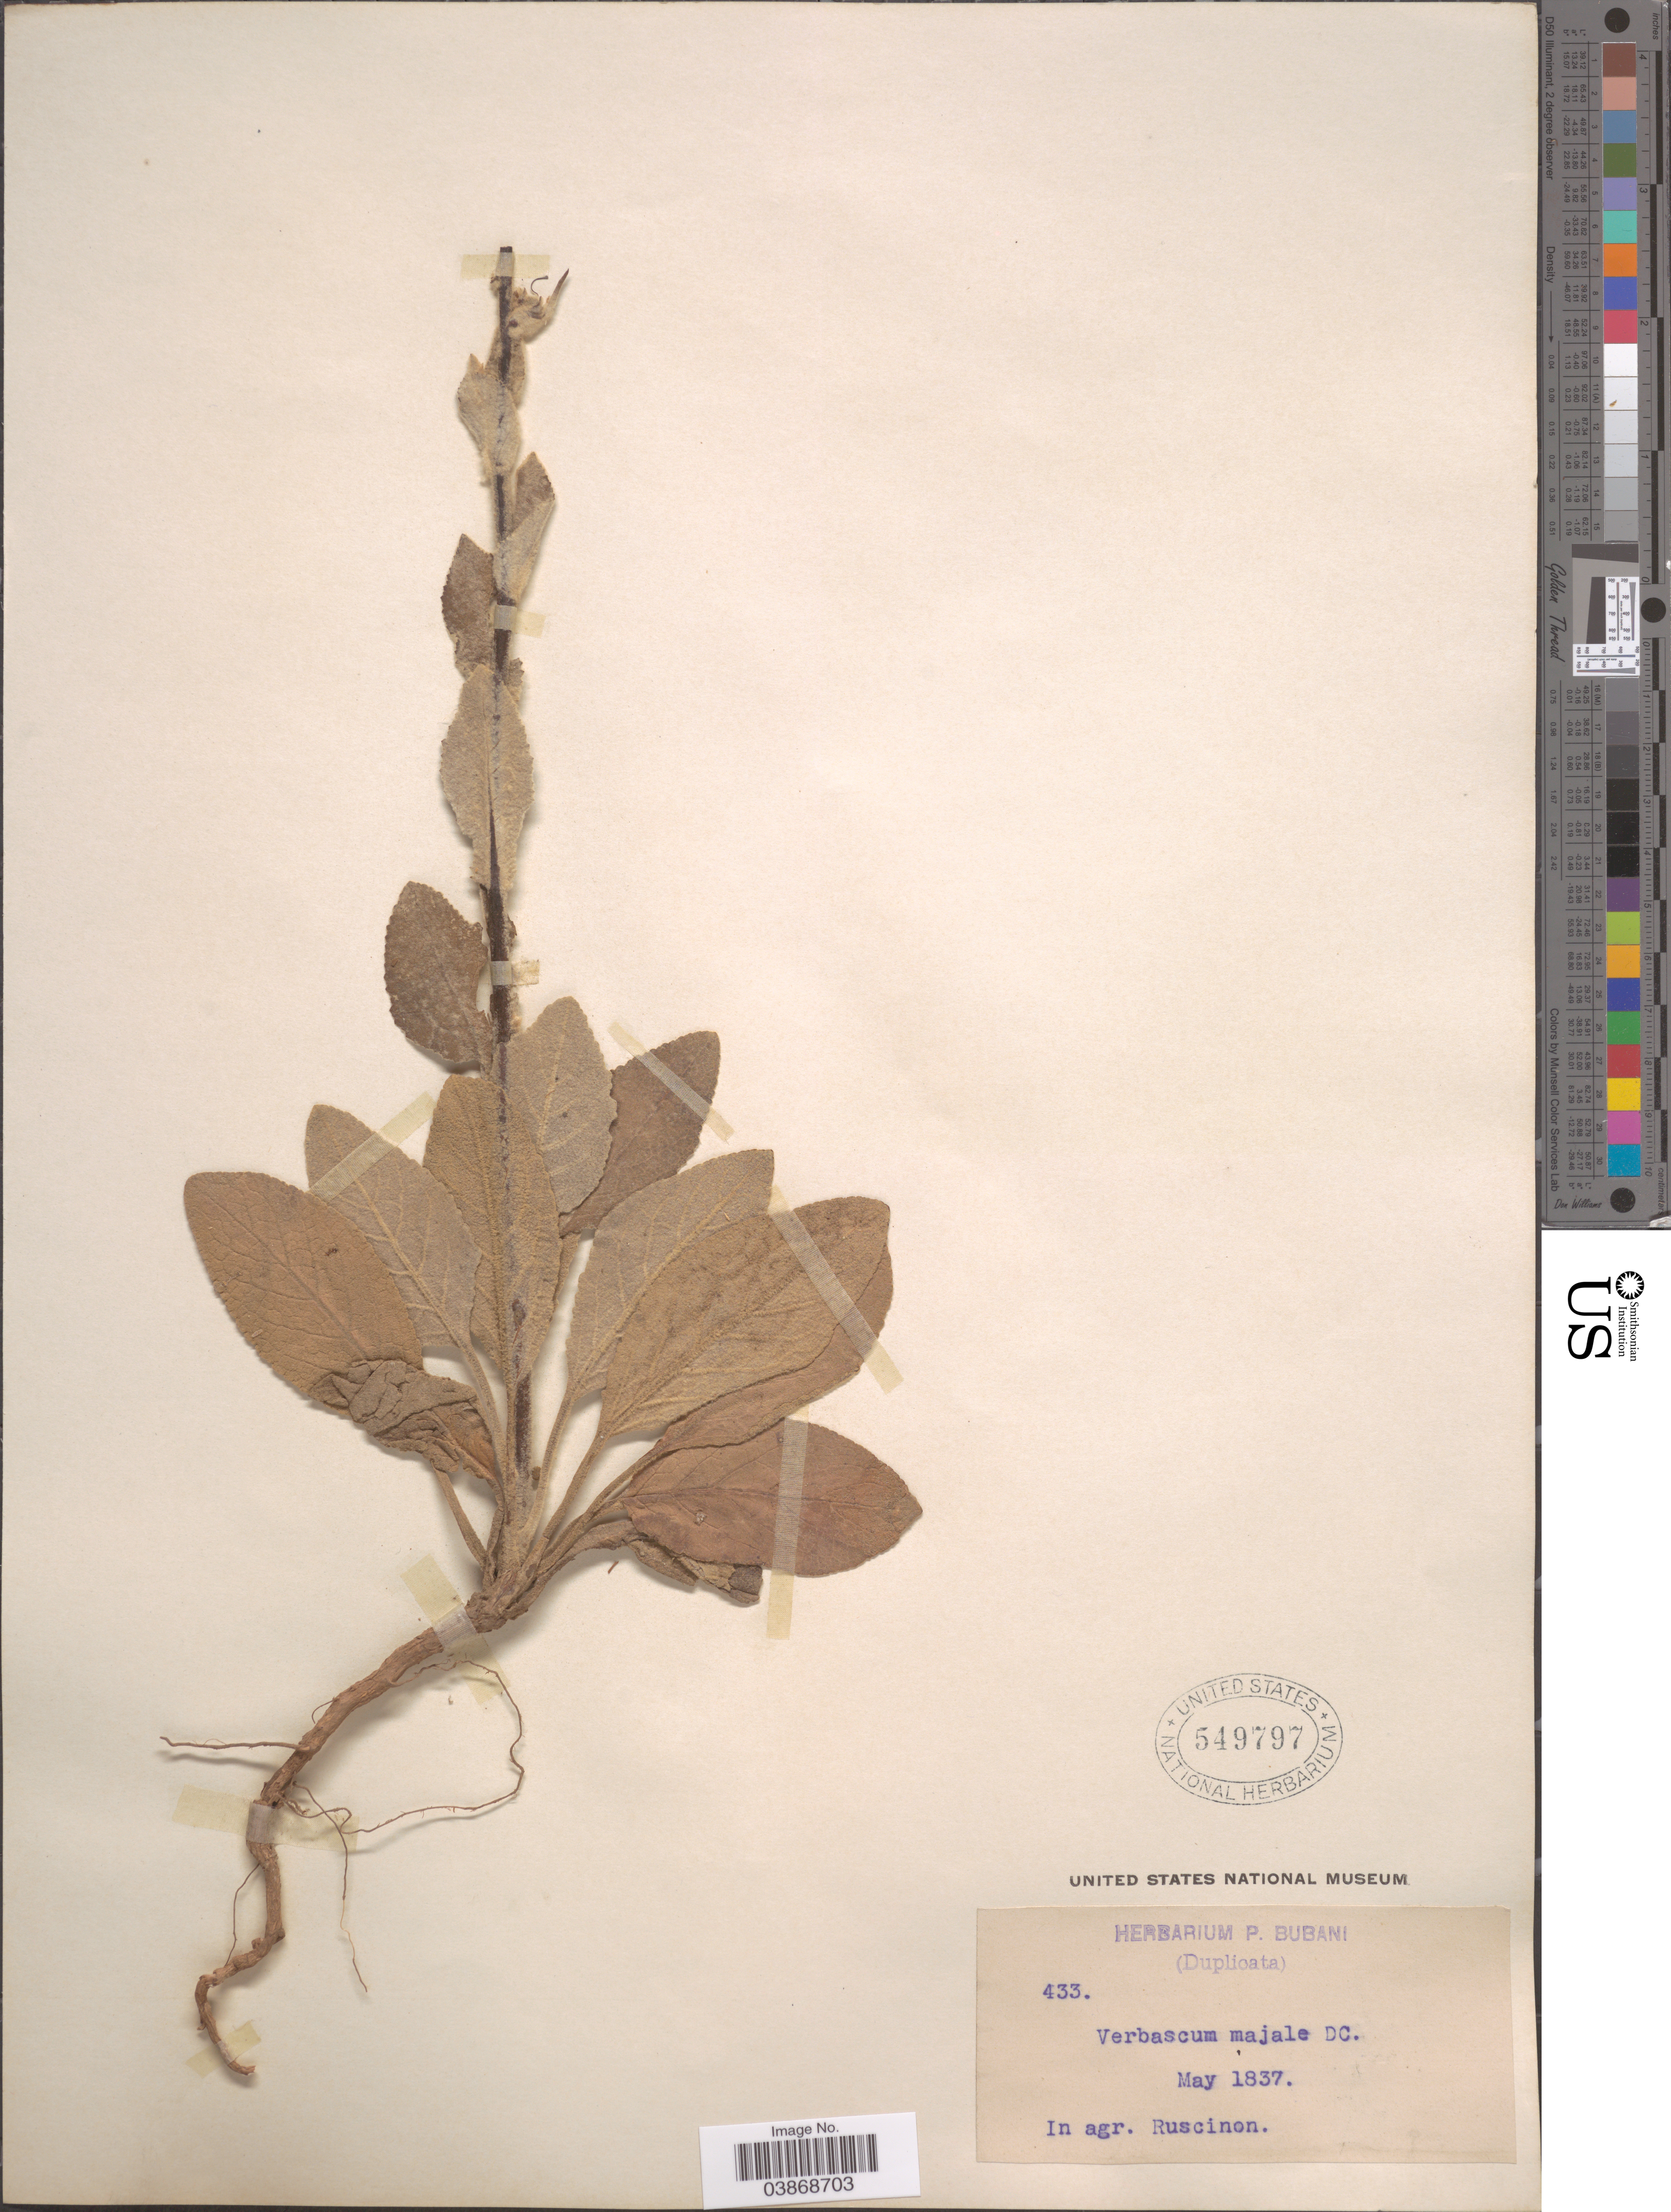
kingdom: Plantae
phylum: Tracheophyta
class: Magnoliopsida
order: Lamiales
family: Scrophulariaceae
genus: Verbascum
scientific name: Verbascum majale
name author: DC.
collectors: ex herb. P. Bubani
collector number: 433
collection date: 1837-05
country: France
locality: In agr. Ruscinon.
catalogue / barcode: US 549797